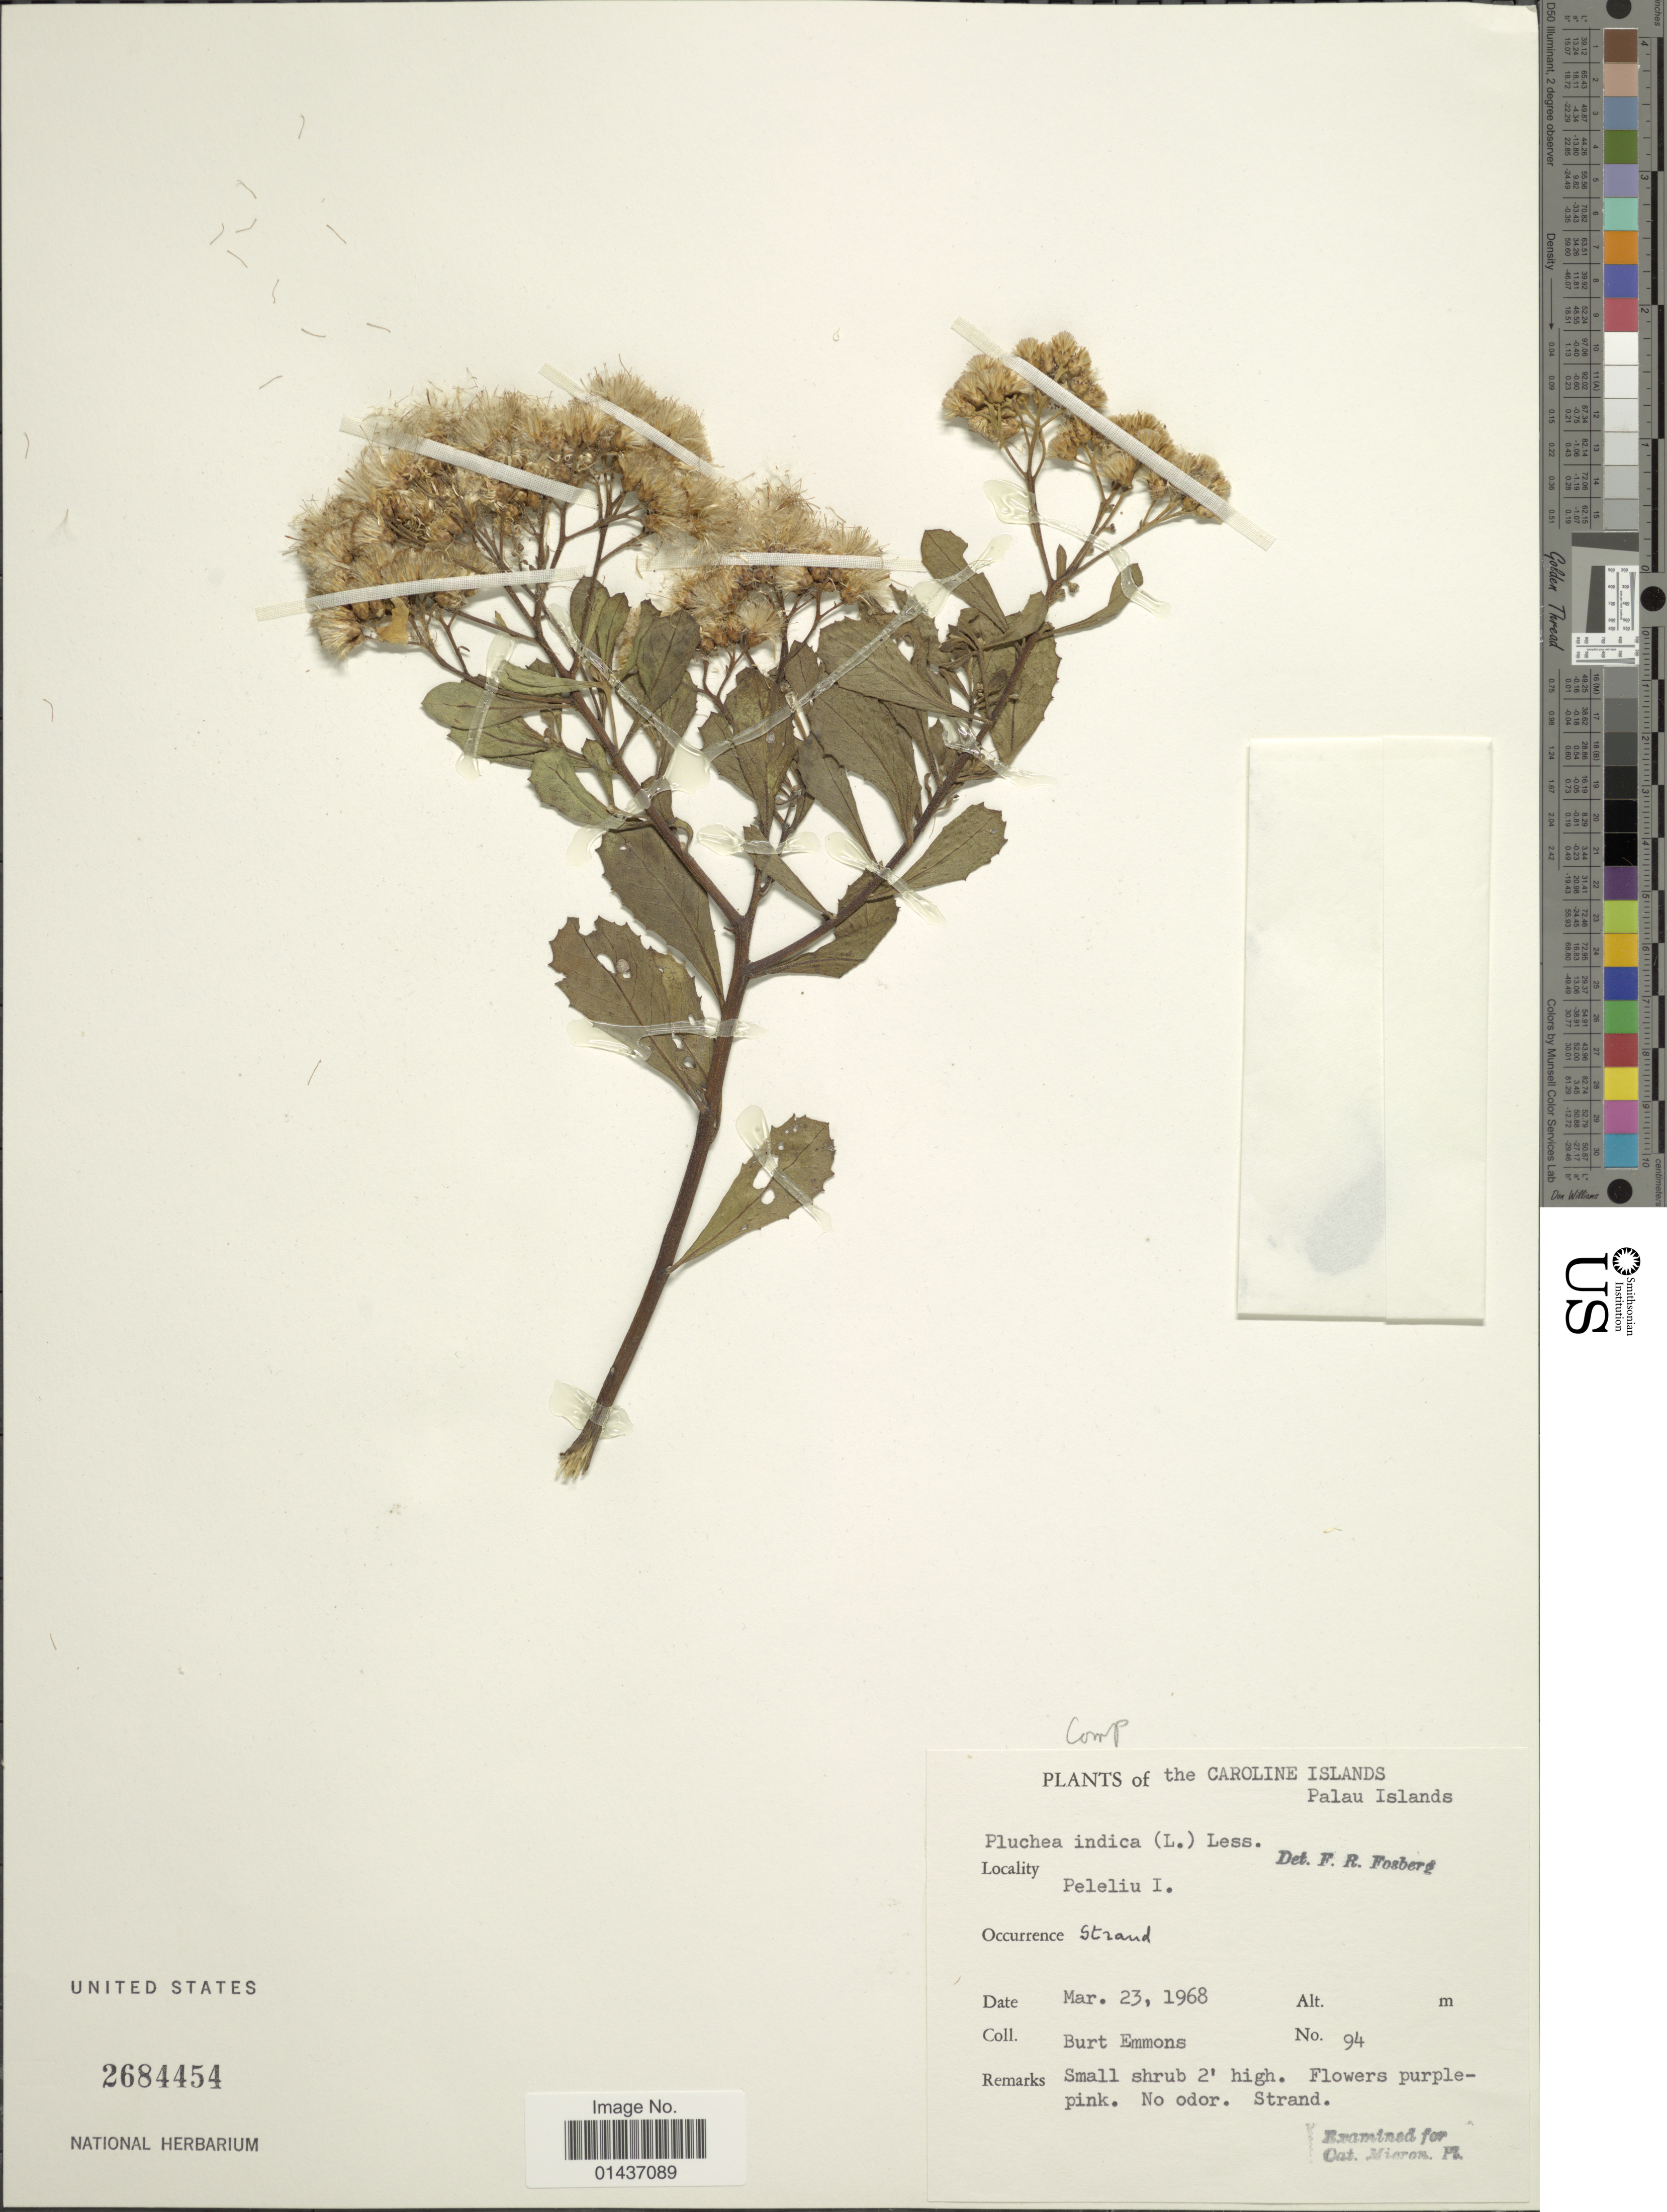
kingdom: Plantae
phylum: Tracheophyta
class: Magnoliopsida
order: Asterales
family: Asteraceae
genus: Pluchea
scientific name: Pluchea indica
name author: (L.) Less.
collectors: B. Emmons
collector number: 94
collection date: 1968-03-23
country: Palau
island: Beliliou [Peleliu]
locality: Palau Islands, Peleliu I.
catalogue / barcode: US 2684454